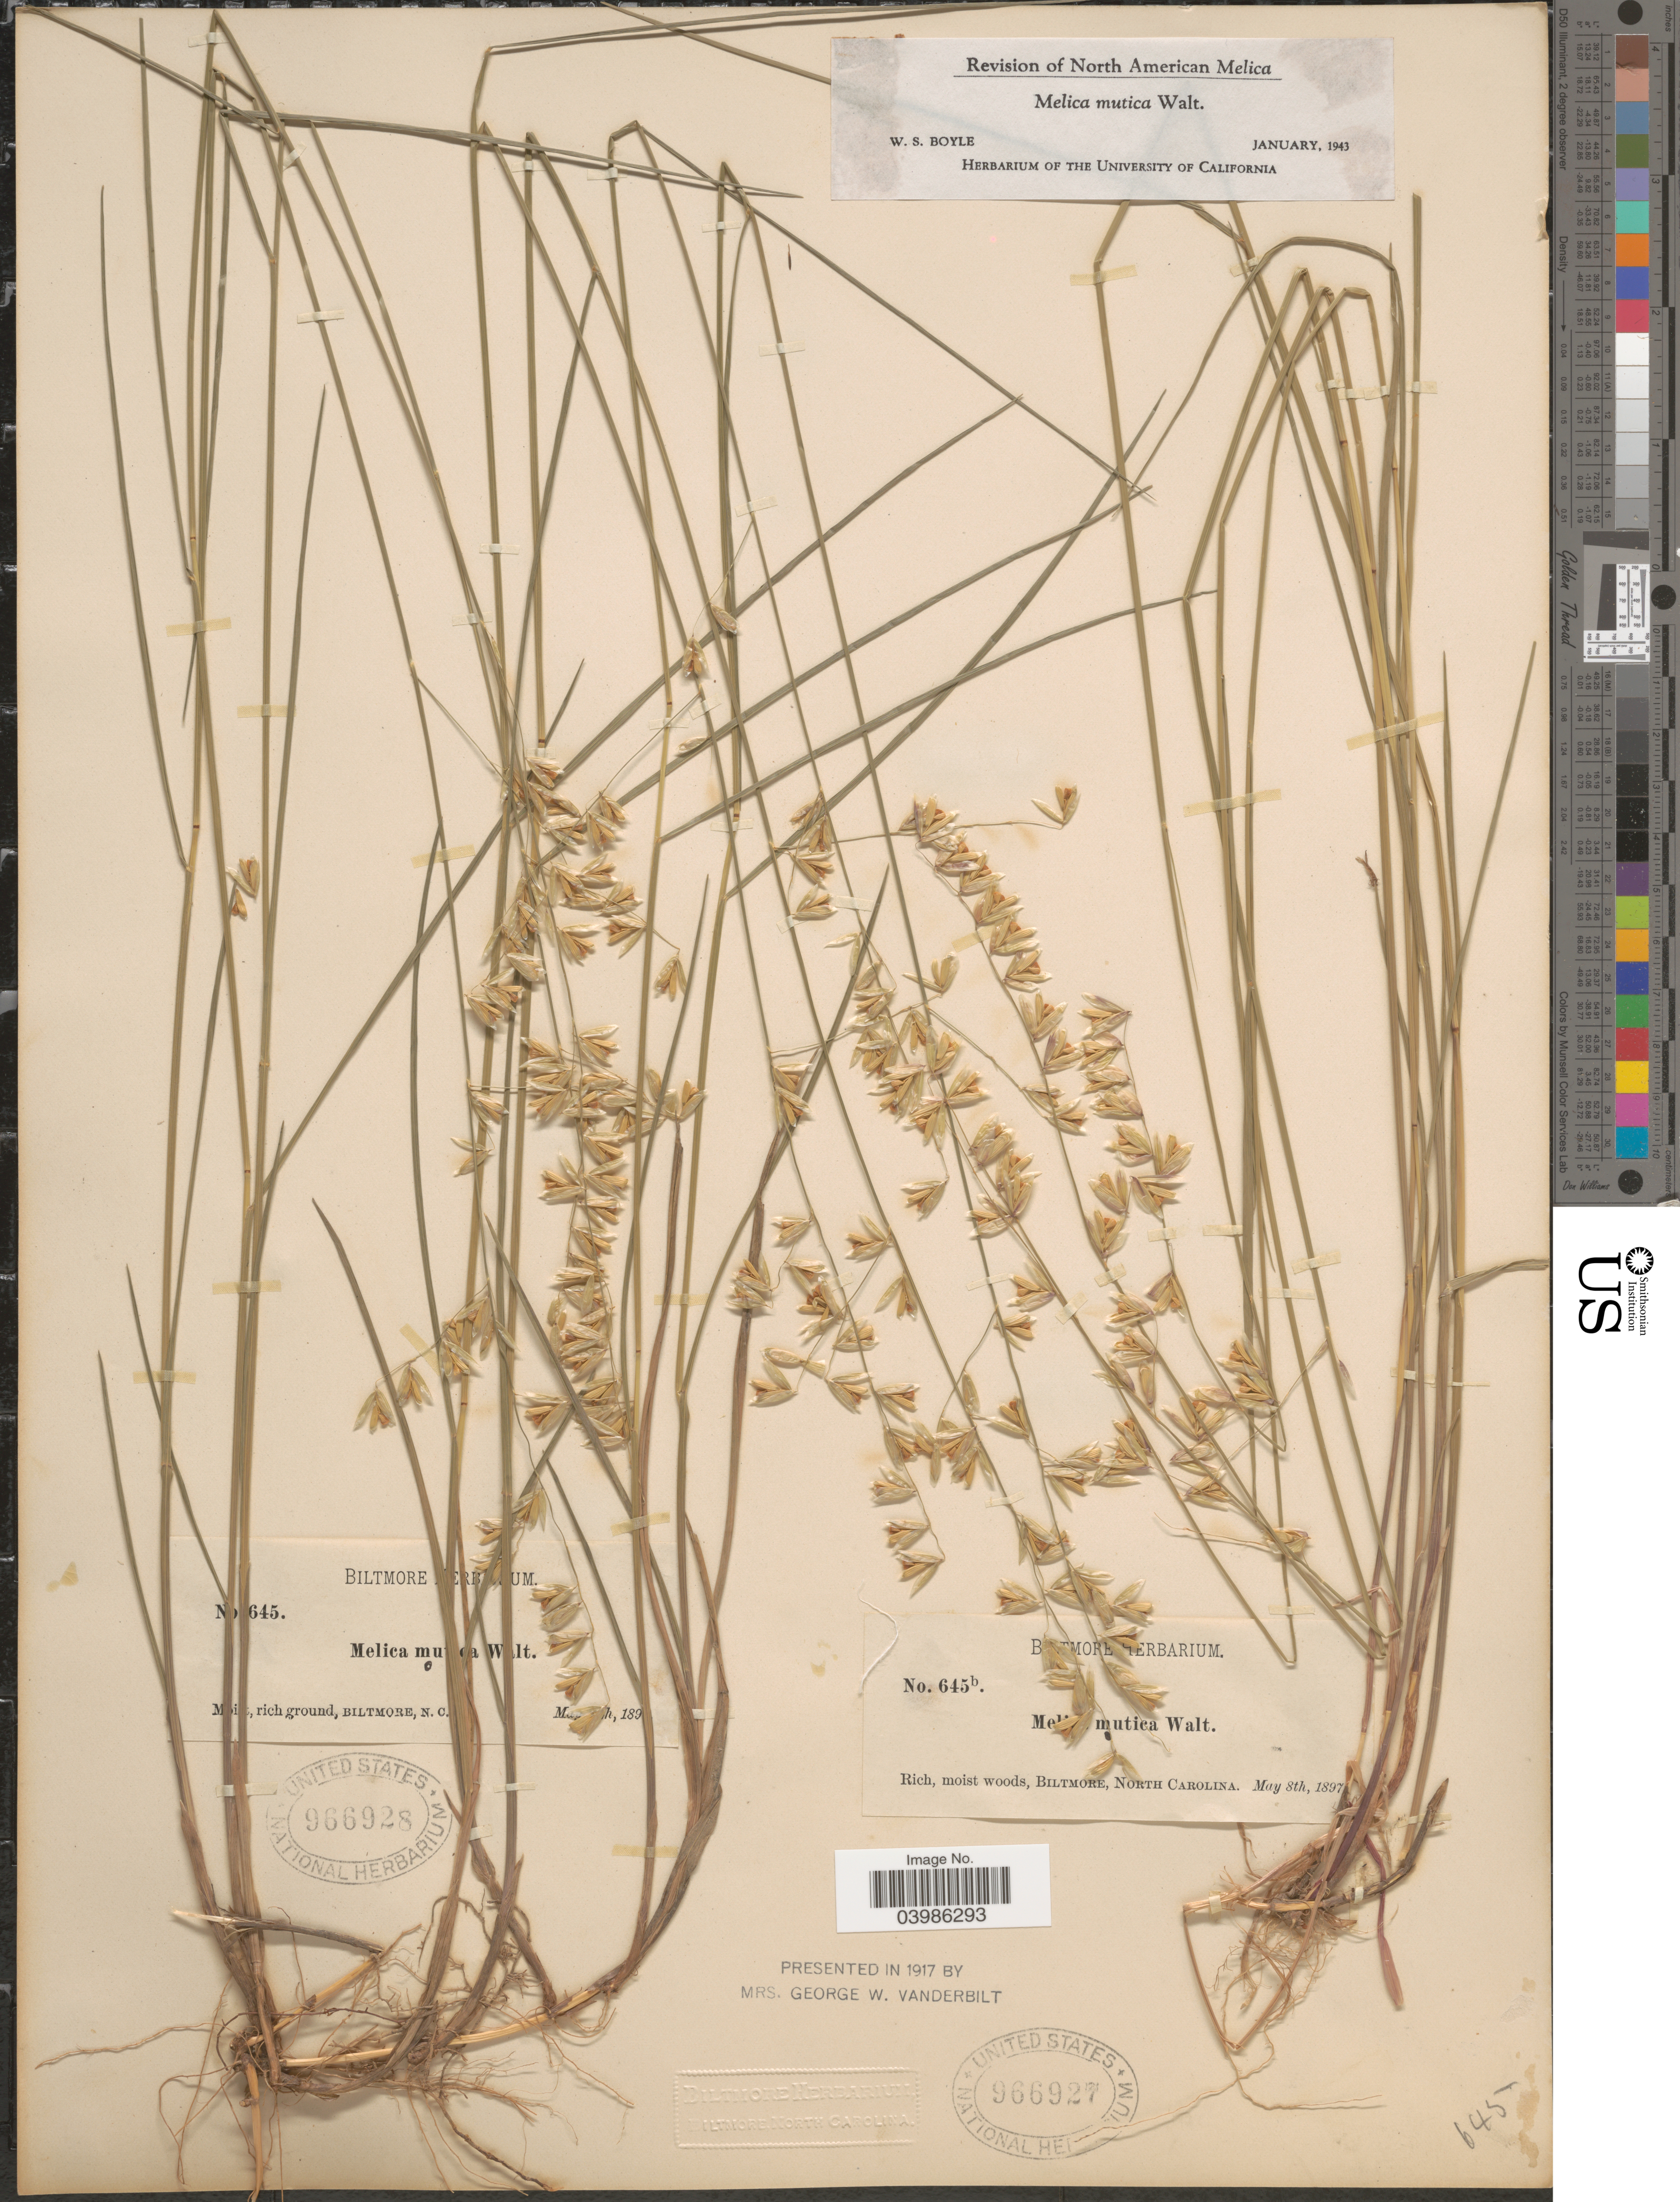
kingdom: Plantae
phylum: Tracheophyta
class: Liliopsida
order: Poales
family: Poaceae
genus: Melica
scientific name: Melica mutica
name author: Walter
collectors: ex herb. Biltmore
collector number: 645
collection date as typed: May 189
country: United States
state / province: North Carolina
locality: Rich, moist woods, Biltmore.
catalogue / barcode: US 966928-2